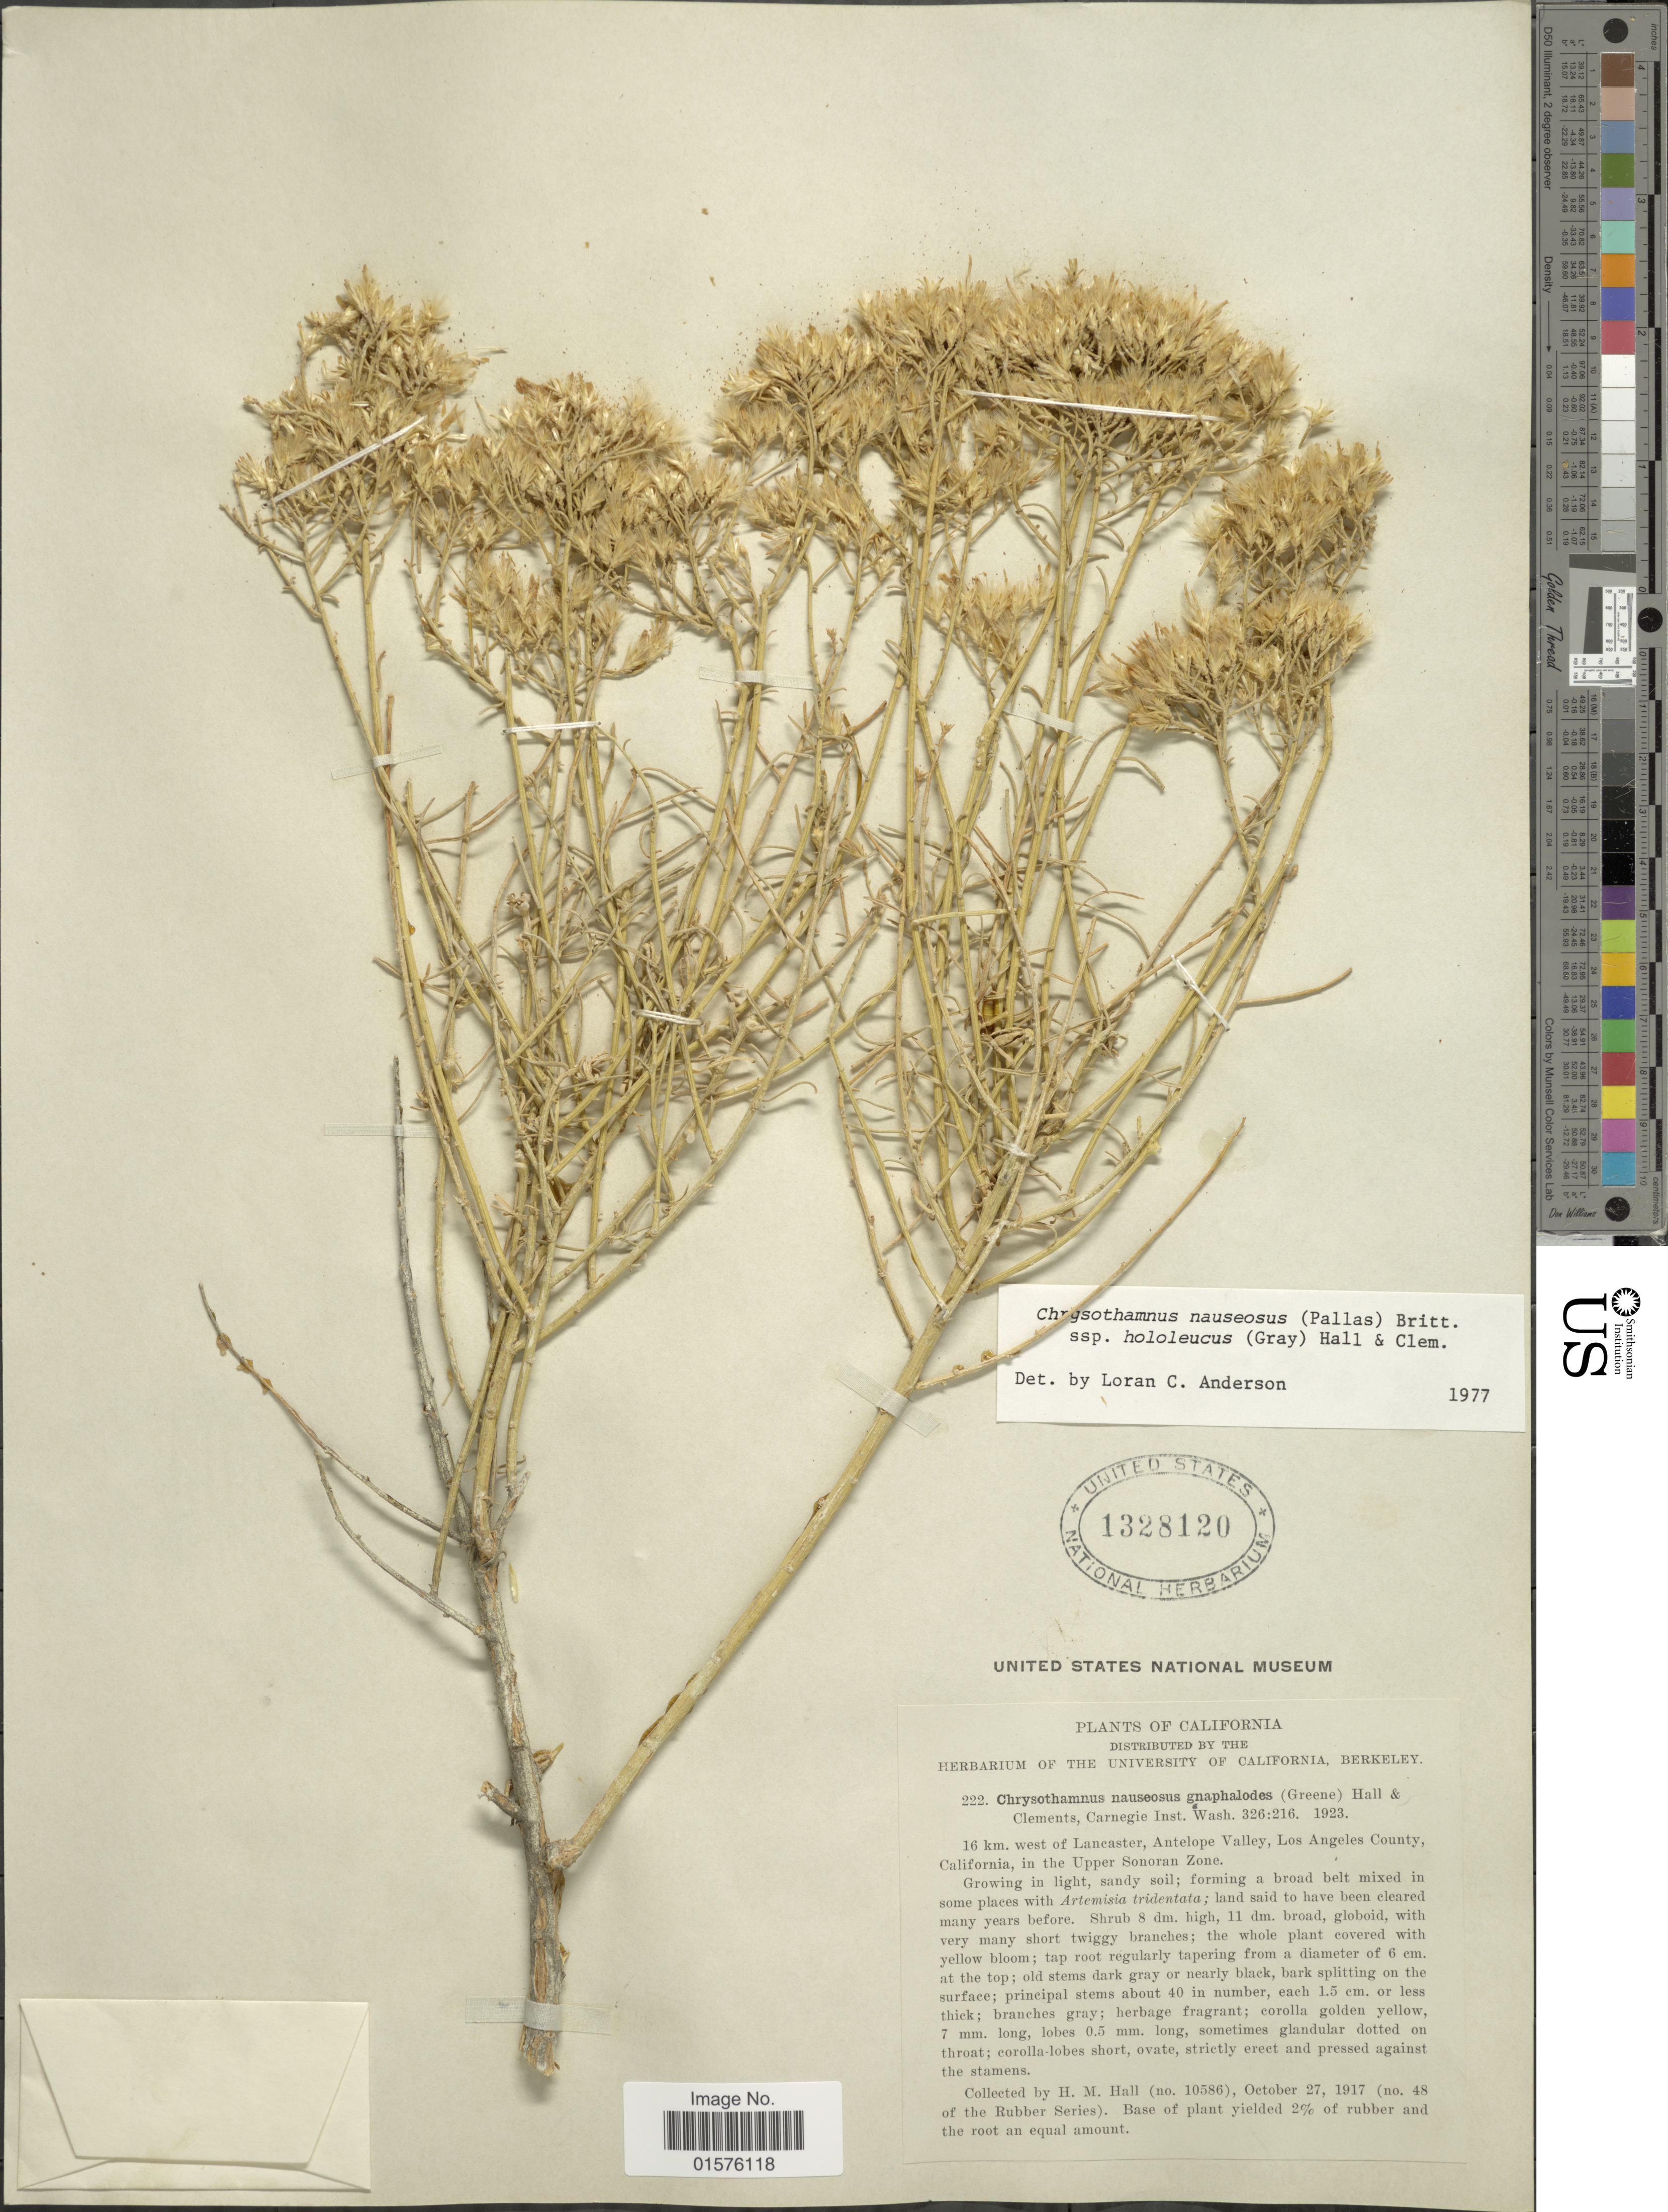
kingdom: Plantae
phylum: Tracheophyta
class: Magnoliopsida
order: Asterales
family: Asteraceae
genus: Ericameria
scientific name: Ericameria nauseosa var. hololeuca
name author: (A. Gray) G.L. Nesom & G.I. Baird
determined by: Urbatsch, Lowell E., Curator (LSU), Louisiana State University (UNITED STATES)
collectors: H. M. Hall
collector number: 10586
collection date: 1917-10-27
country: United States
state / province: California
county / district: Los Angeles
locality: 16 km. west of Lancaster, Antelope Valley, Los Angeles County.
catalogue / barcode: US 1328120